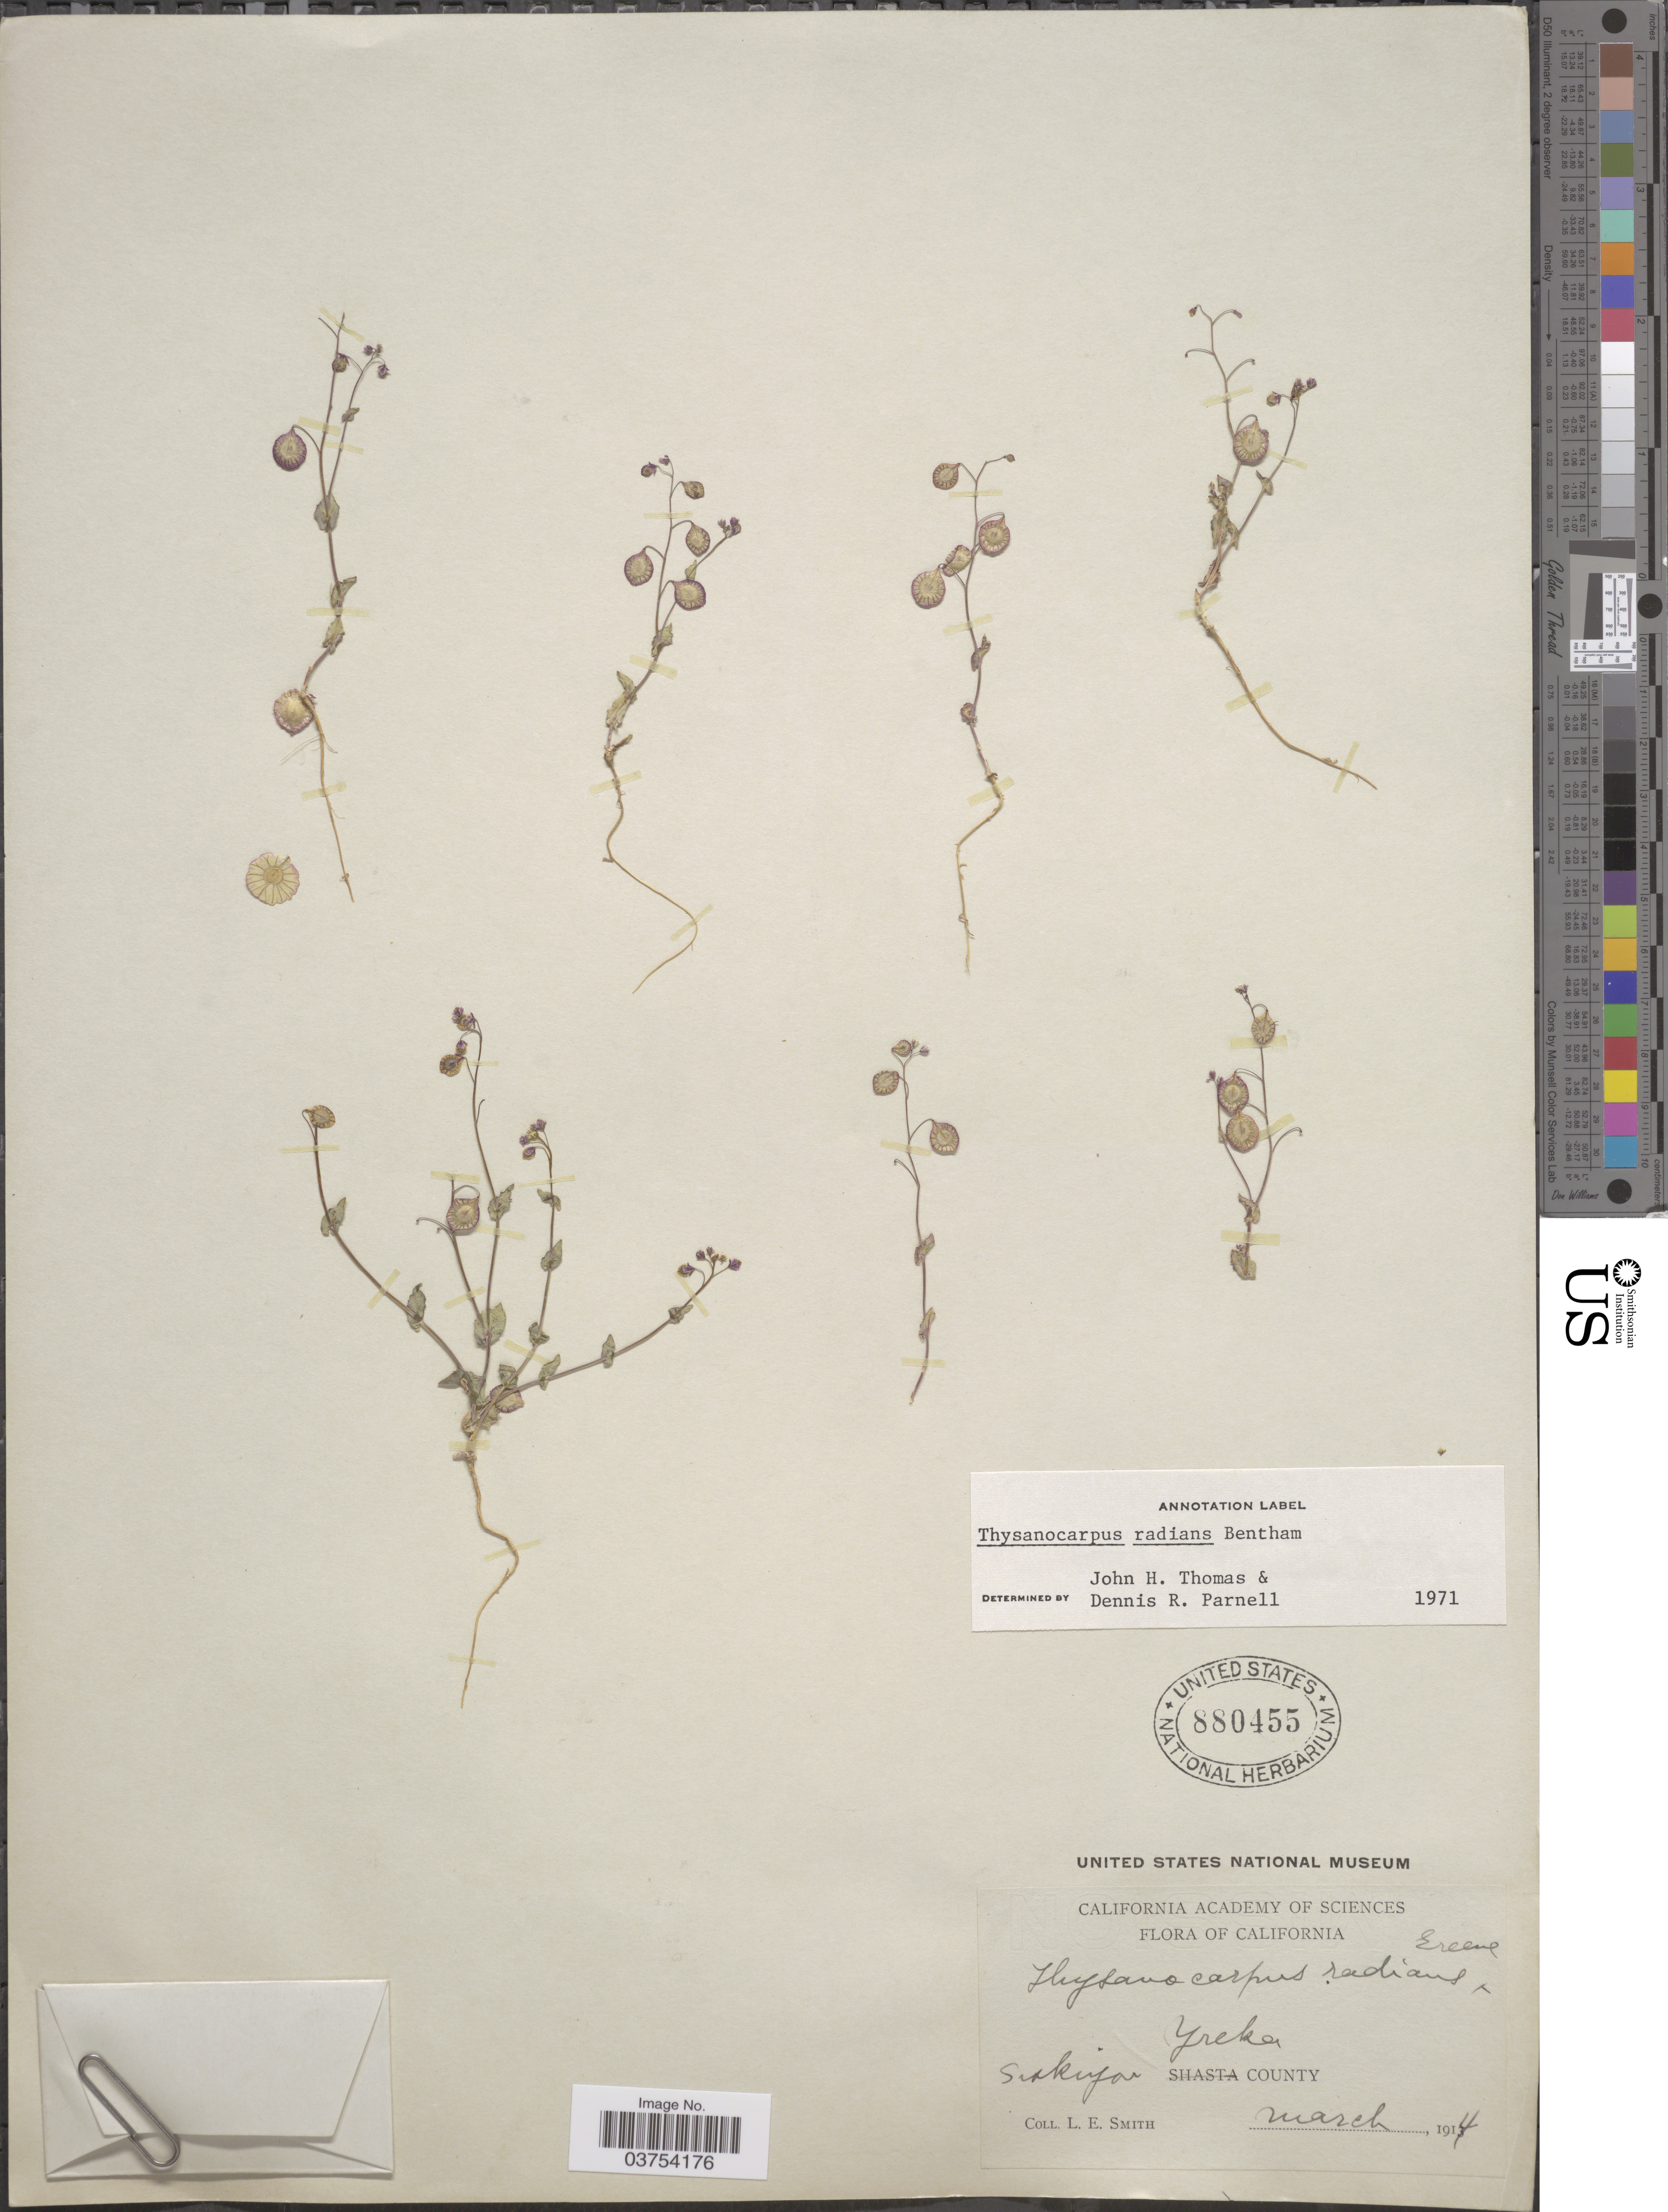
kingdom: Plantae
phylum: Tracheophyta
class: Magnoliopsida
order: Brassicales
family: Brassicaceae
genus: Thysanocarpus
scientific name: Thysanocarpus radians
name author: Benth.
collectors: L. E. Smith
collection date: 1914-03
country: United States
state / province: California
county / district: Siskiyou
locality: Yreka. Siskiyou County.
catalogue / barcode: US 880455